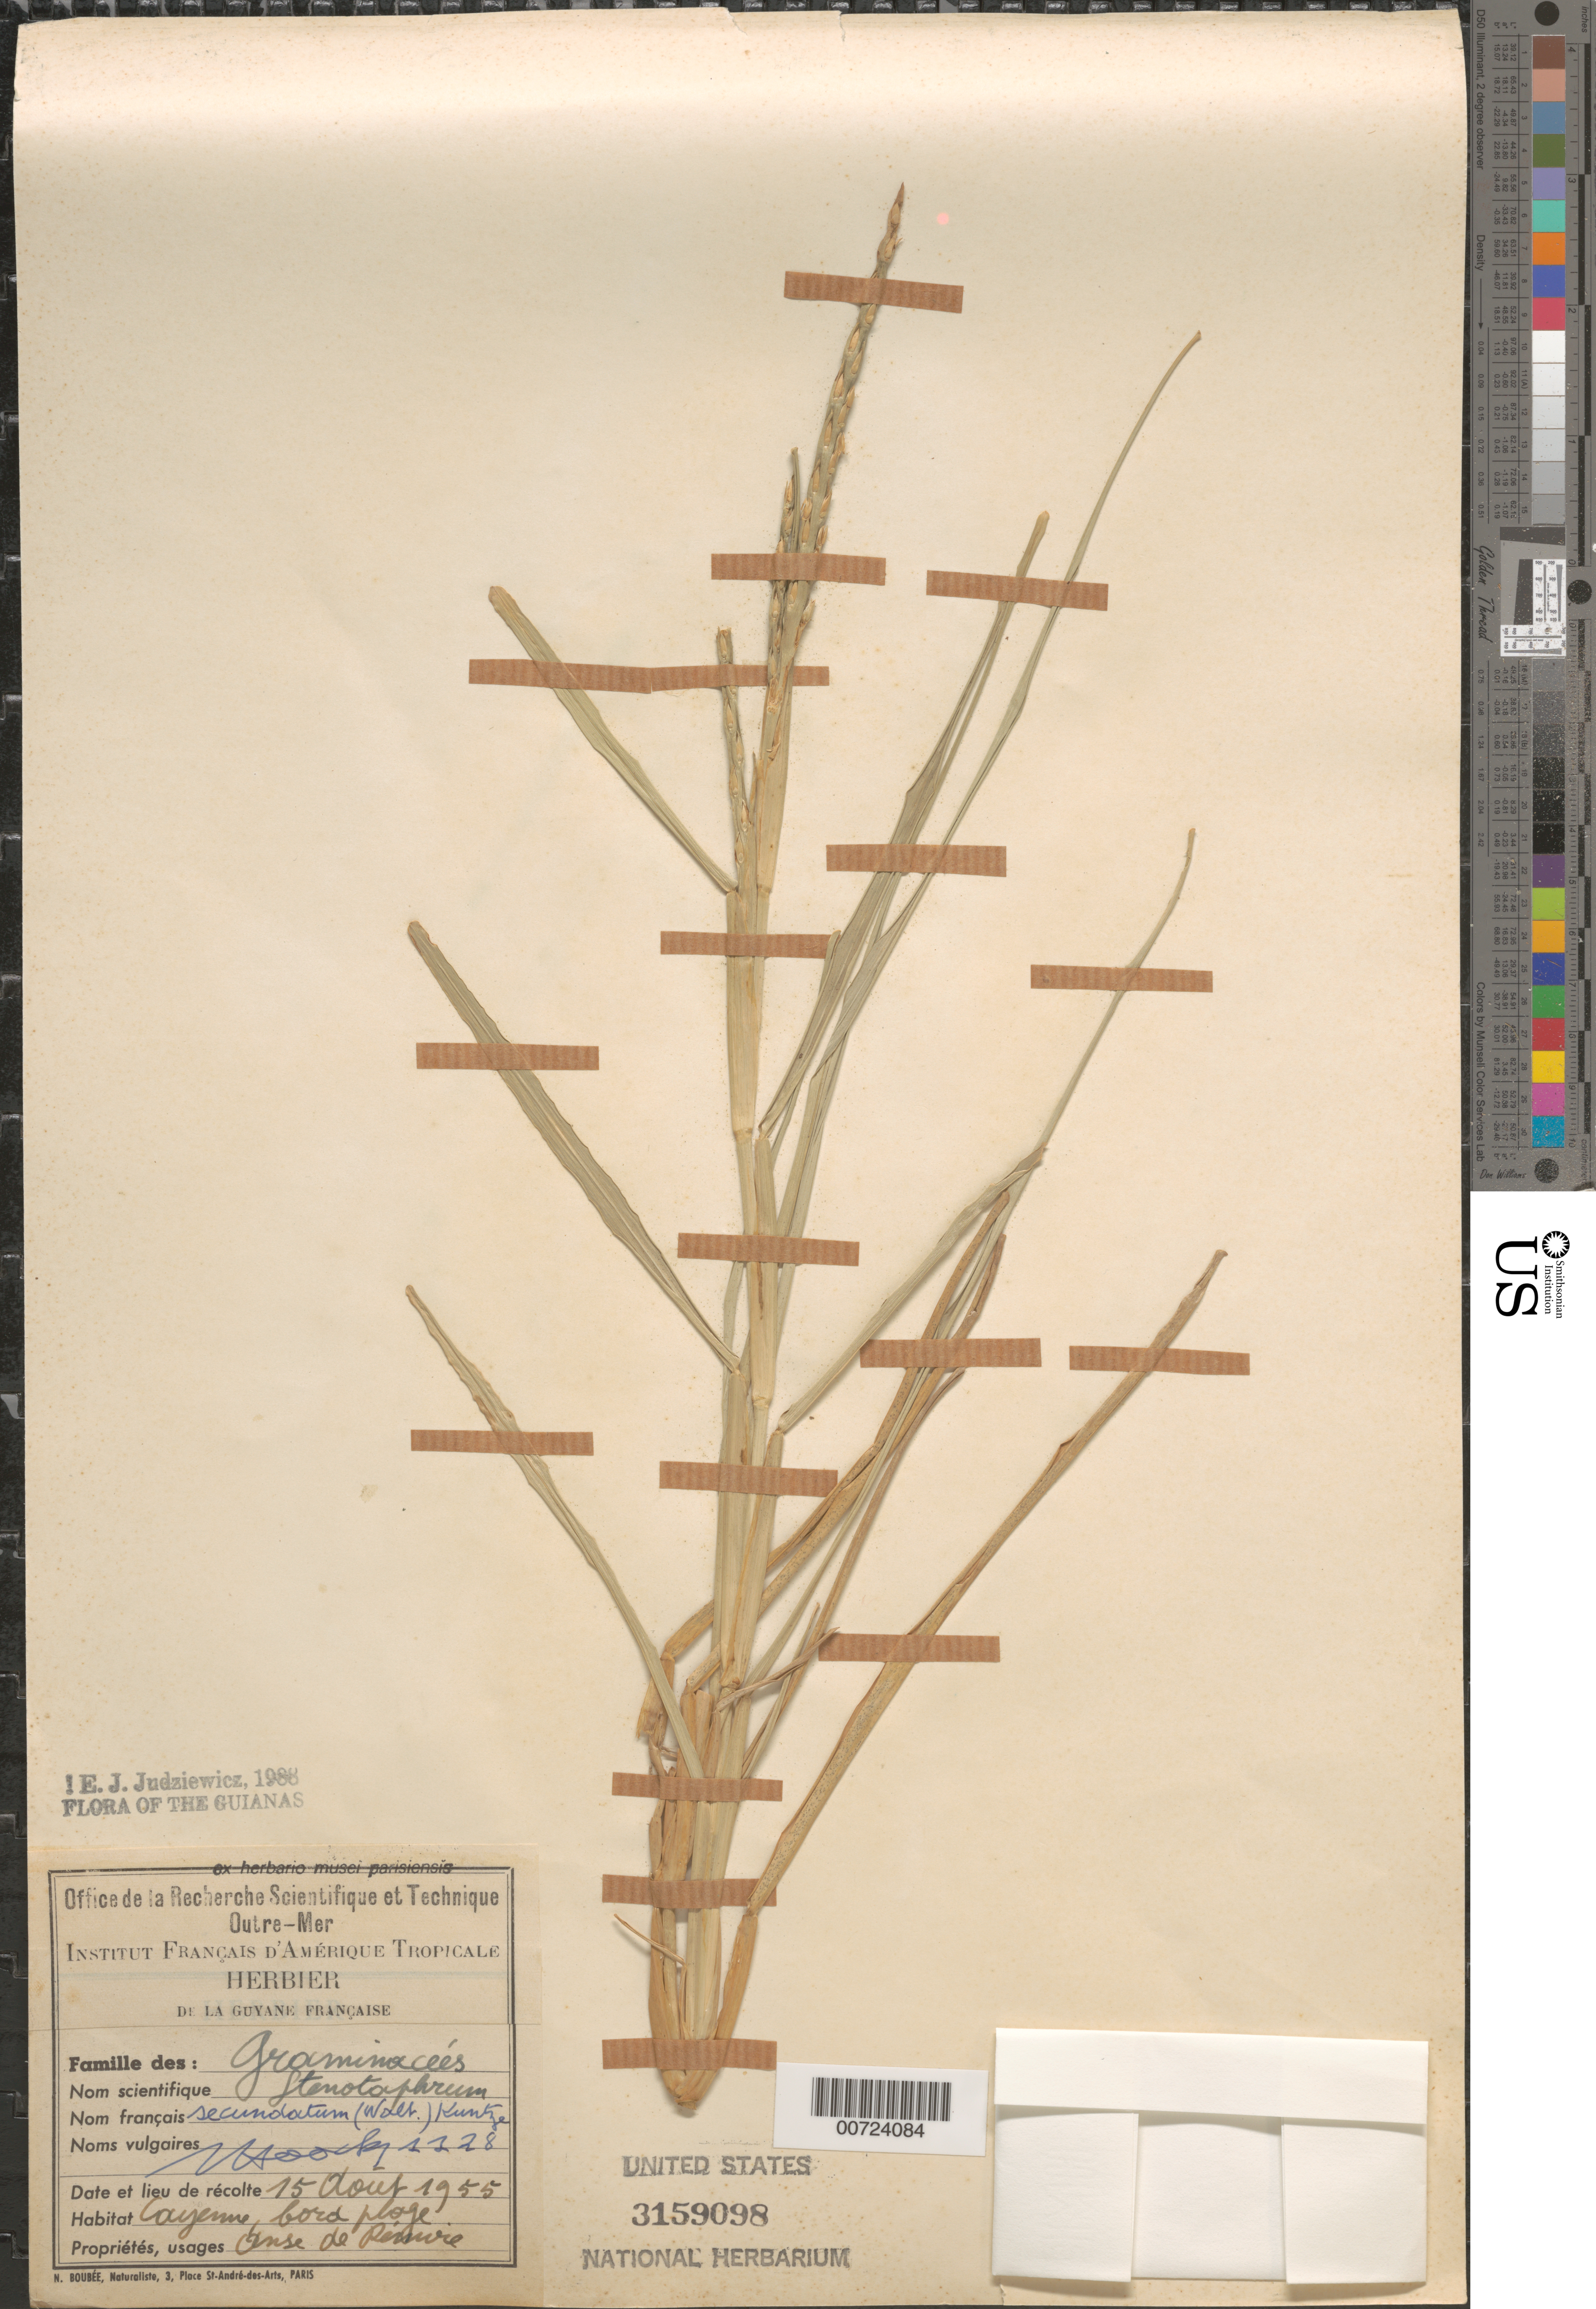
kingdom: Plantae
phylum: Tracheophyta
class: Liliopsida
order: Poales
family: Poaceae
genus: Stenotaphrum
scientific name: Stenotaphrum secundatum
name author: (Walter) Kuntze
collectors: N. Hoock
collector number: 1328*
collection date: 1955-08-15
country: French Guiana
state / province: Cayenne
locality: The Guianas. bord plage.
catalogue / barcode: US 3159098